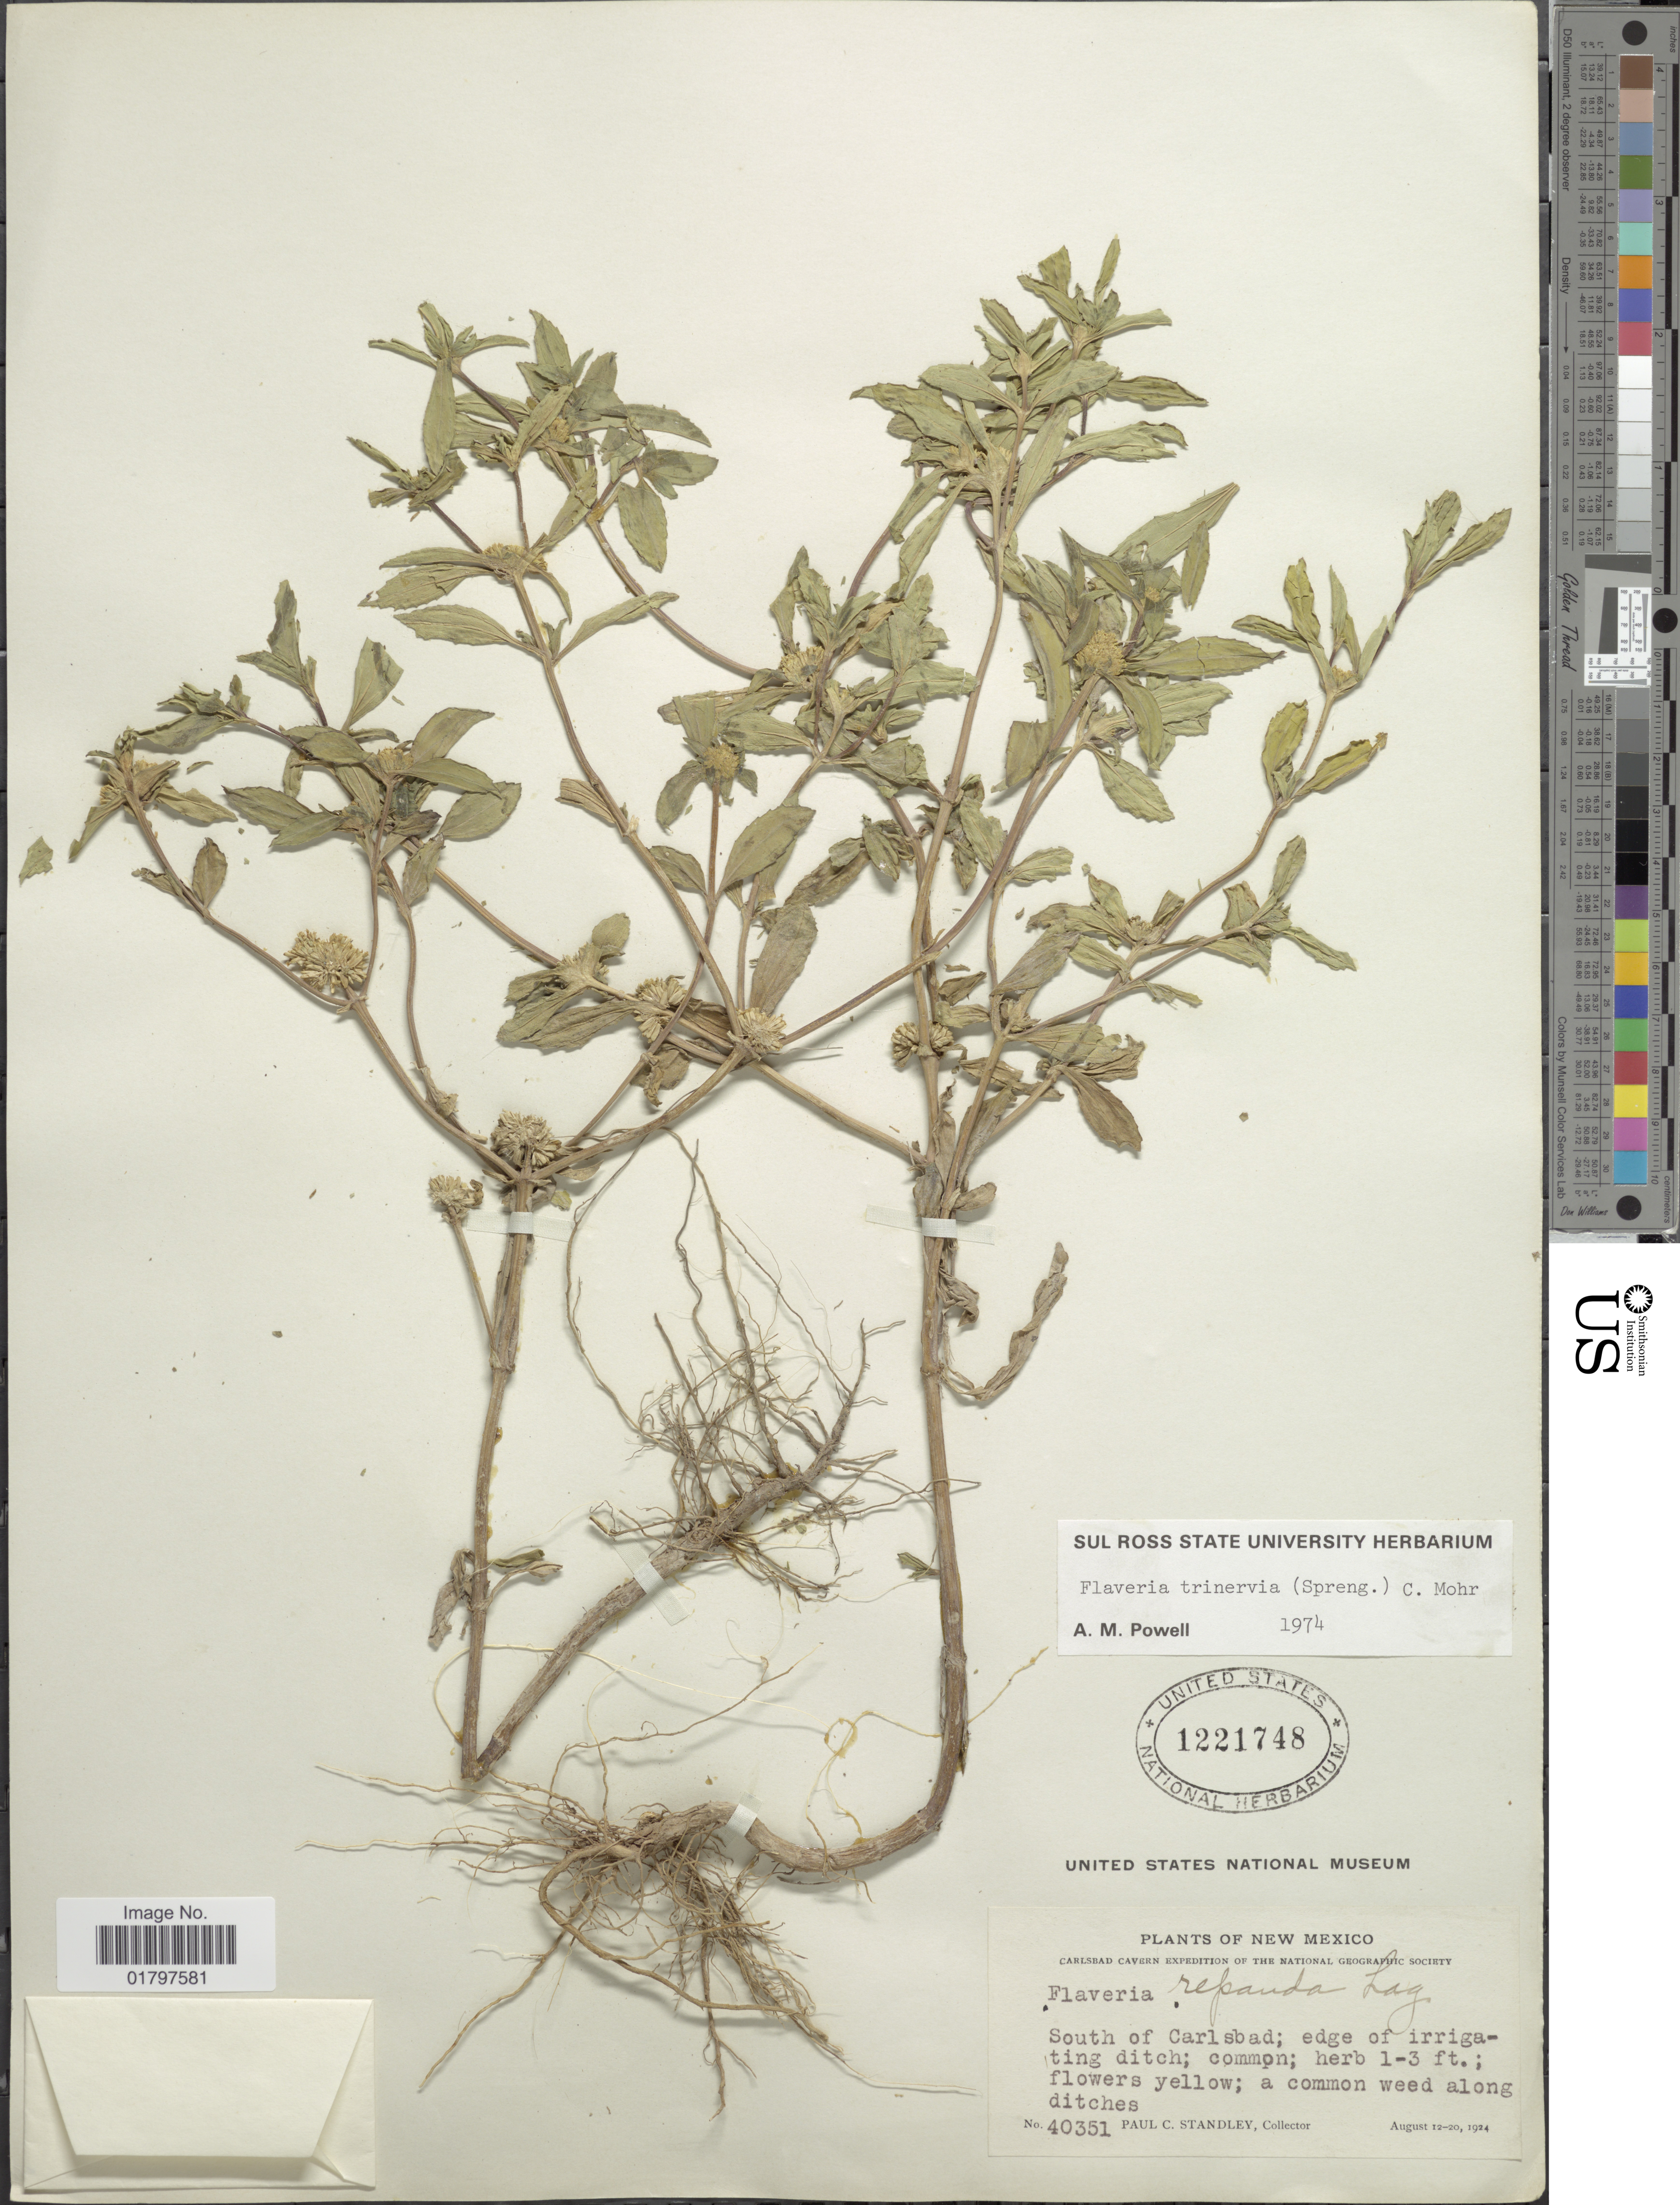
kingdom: Plantae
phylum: Tracheophyta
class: Magnoliopsida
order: Asterales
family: Asteraceae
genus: Flaveria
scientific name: Flaveria trinervia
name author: (Spreng.) C. Mohr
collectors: P. C. Standley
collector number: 40351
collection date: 1924-08-12/1924-08-20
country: United States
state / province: New Mexico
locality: South of Carlsbad; edge of irrigating ditch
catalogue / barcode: US 1221748